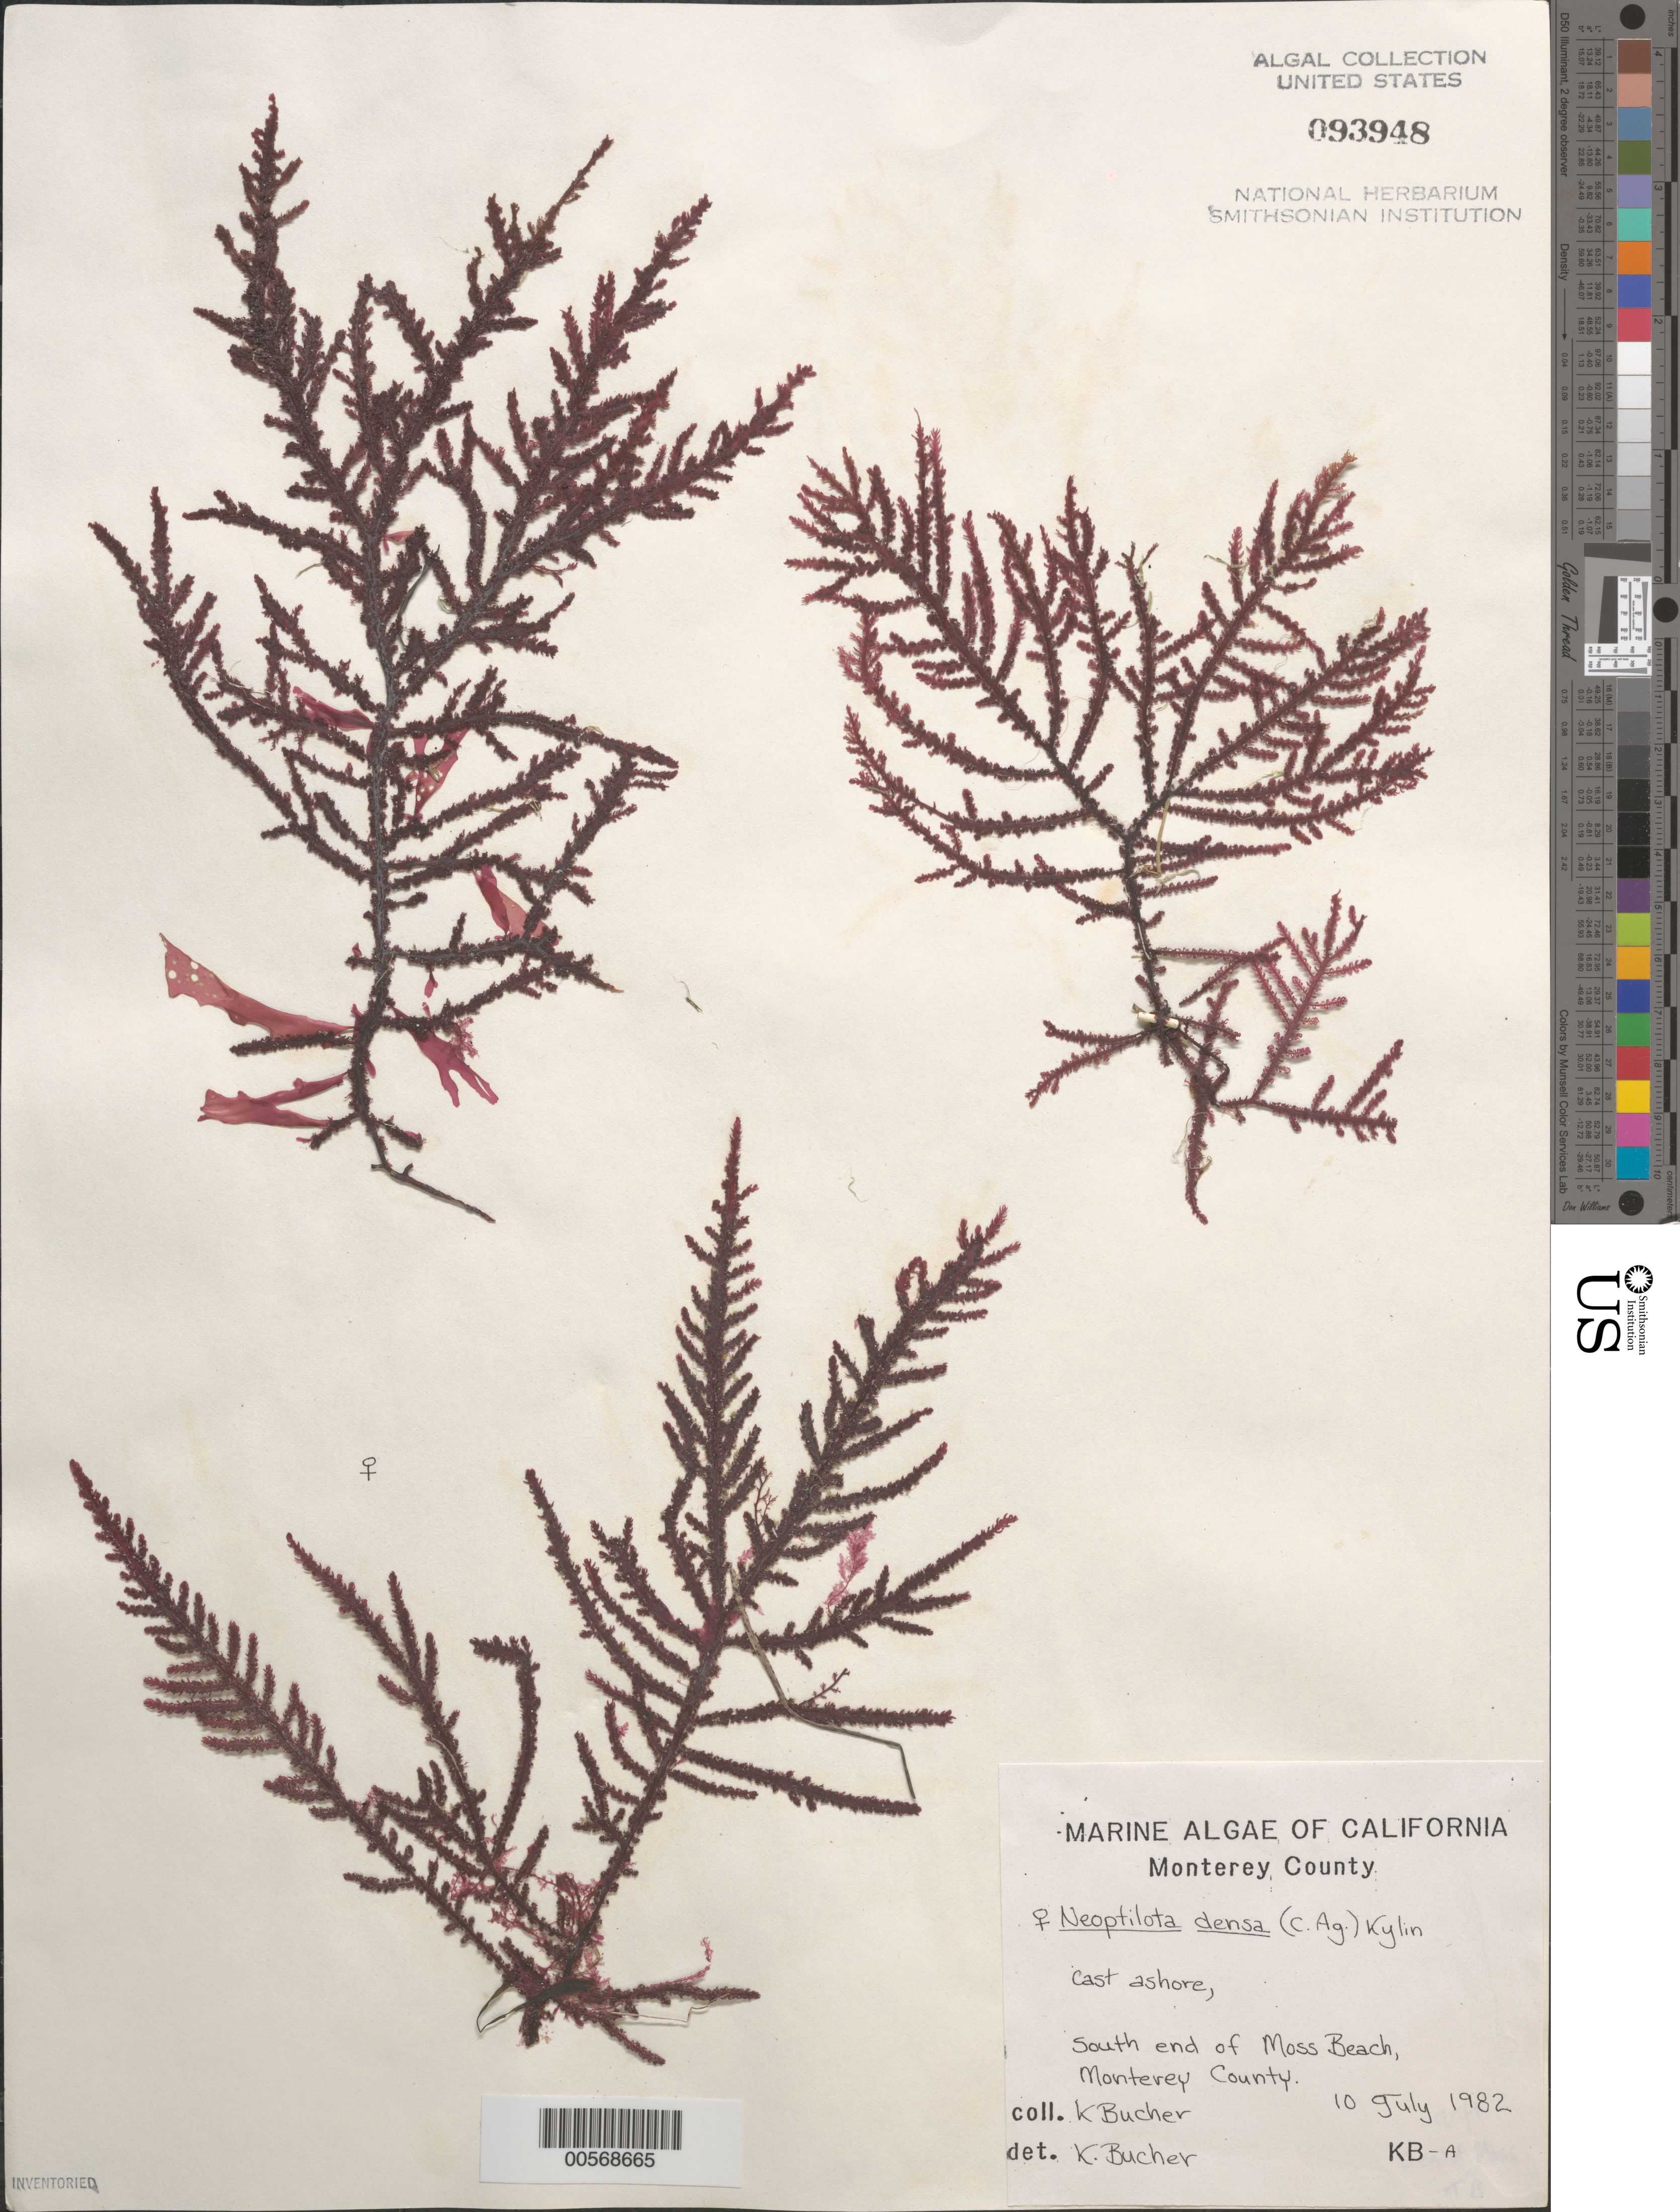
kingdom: Plantae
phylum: Rhodophyta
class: Florideophyceae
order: Ceramiales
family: Wrangeliaceae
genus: Ptilota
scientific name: Ptilota densa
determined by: Algae name updating Project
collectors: K. E. Bucher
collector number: KB-A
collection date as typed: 10 Jul 1982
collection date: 1982-07-10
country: United States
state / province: California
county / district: Monterey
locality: Moss Beach, south end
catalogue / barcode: US 93948